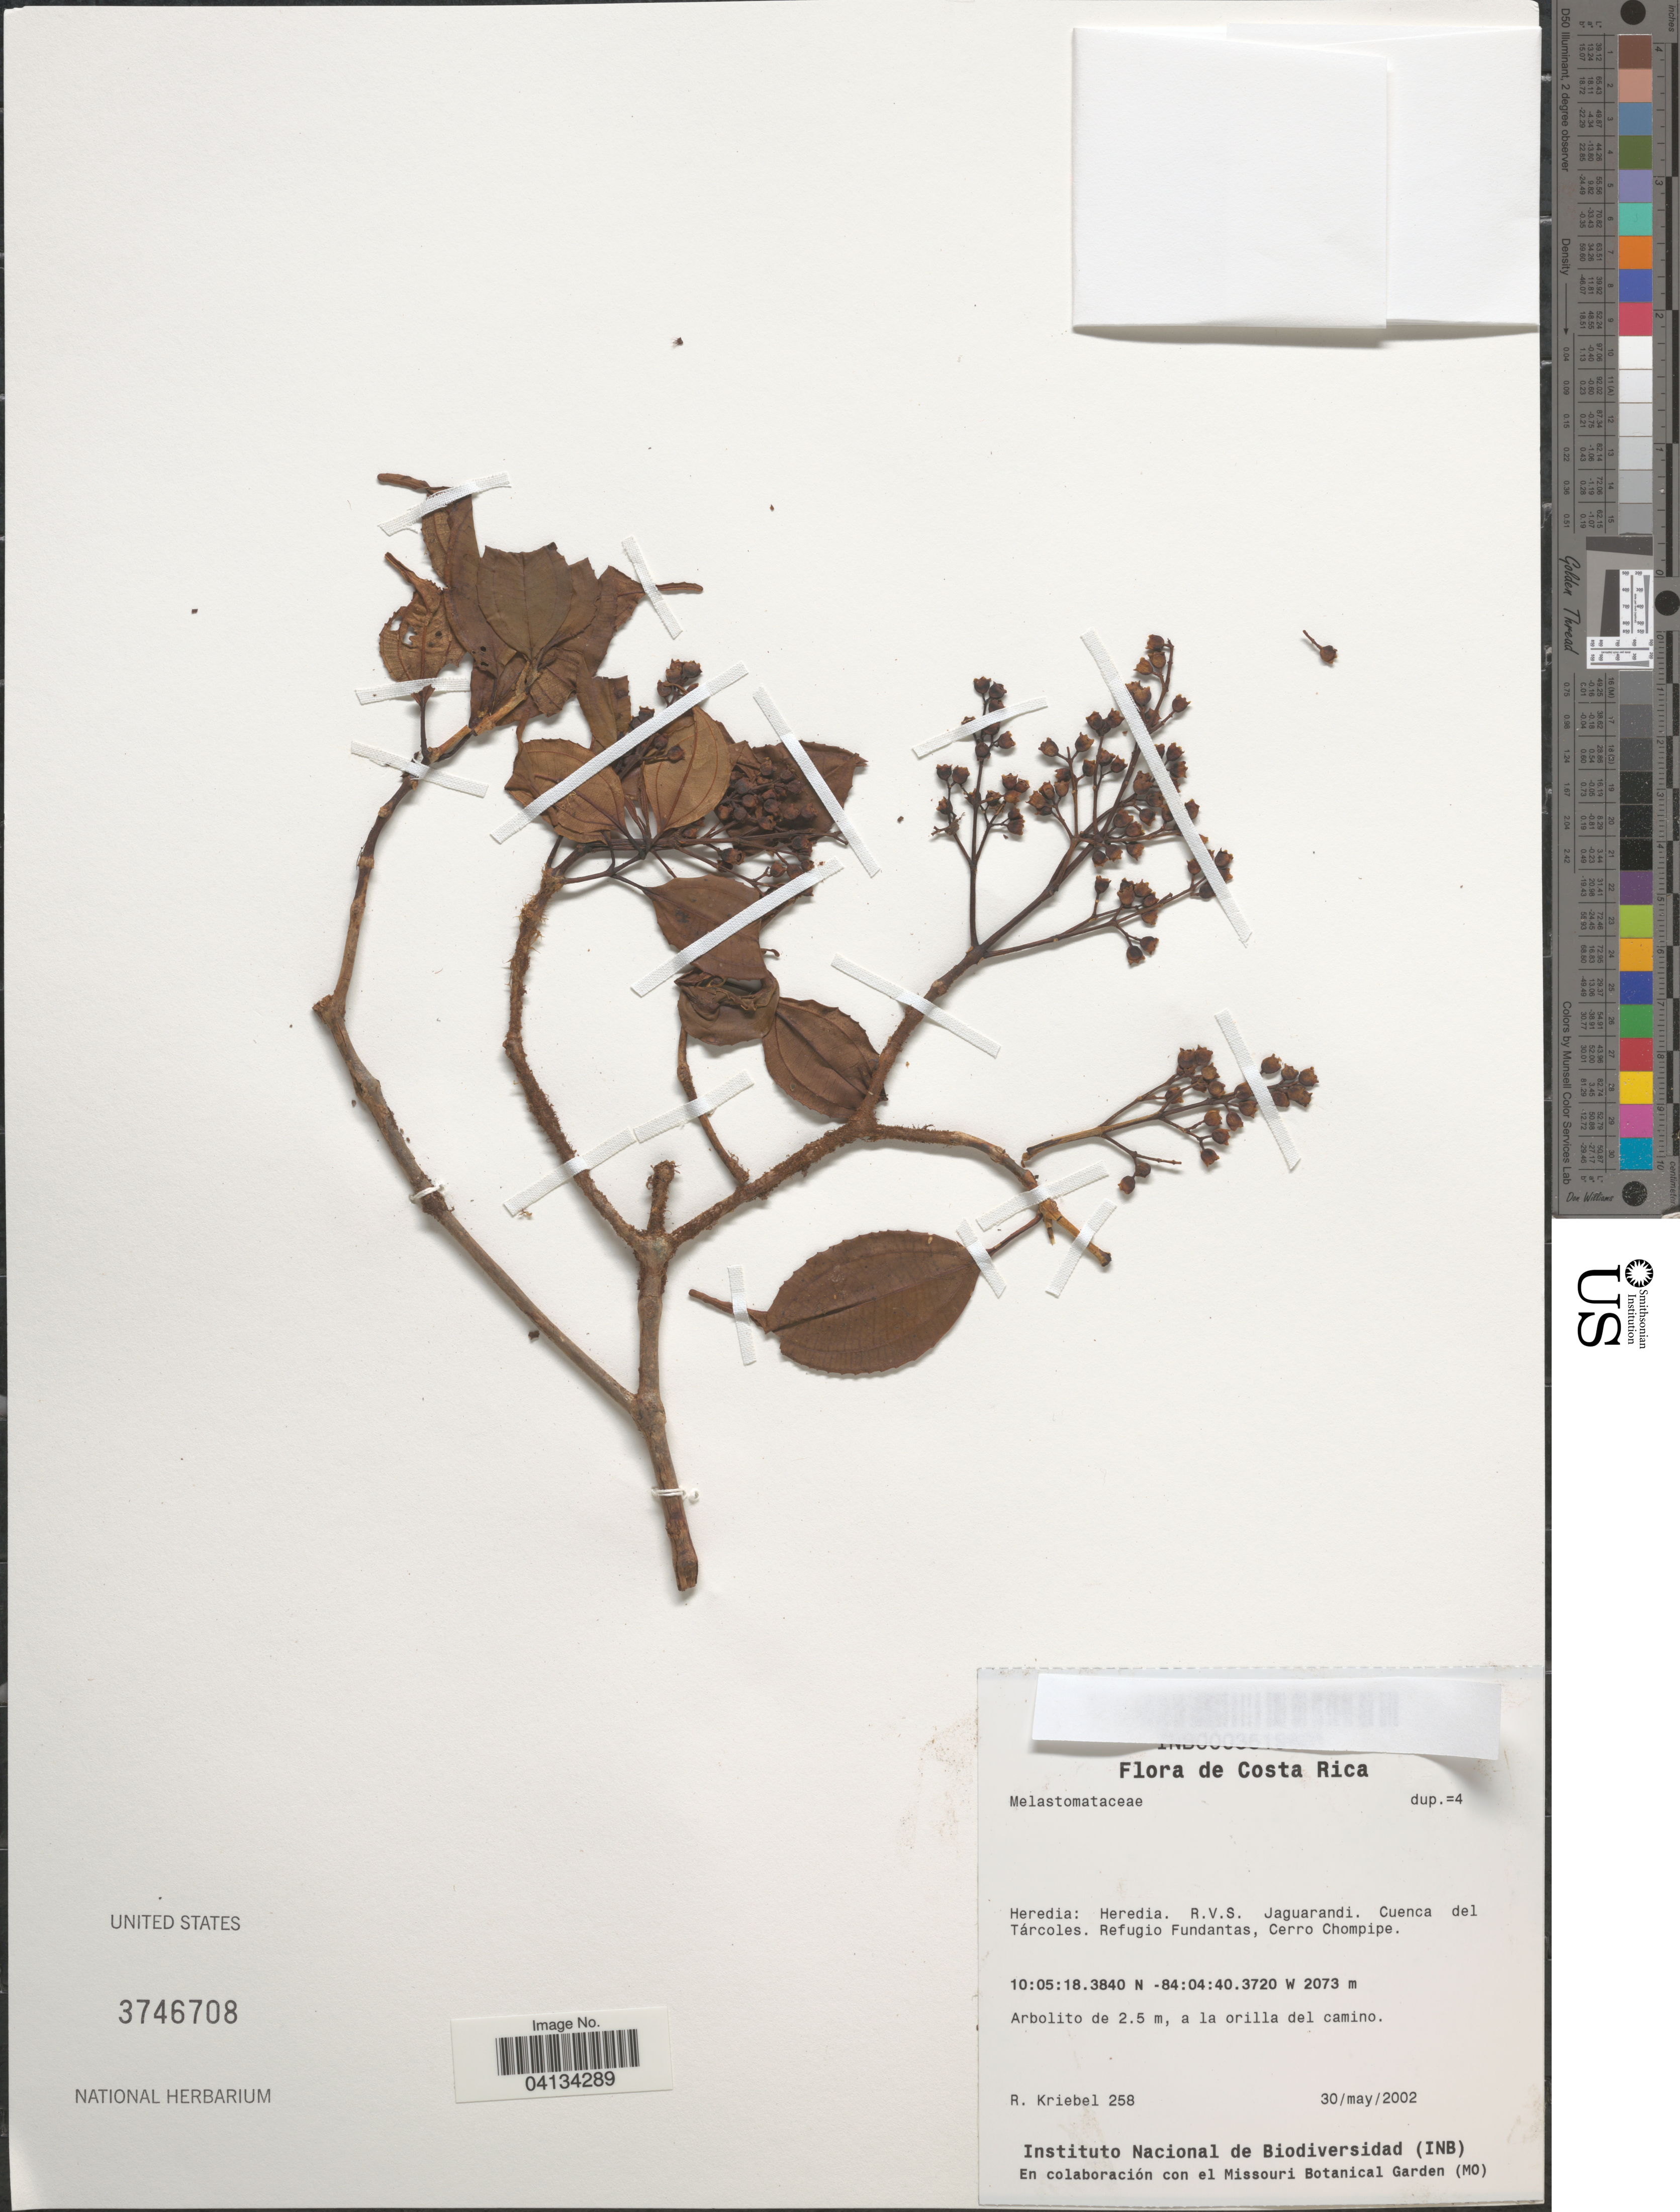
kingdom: Plantae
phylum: Tracheophyta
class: Magnoliopsida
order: Myrtales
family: Melastomataceae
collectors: R. Kriebel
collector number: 258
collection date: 2002-05-30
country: Costa Rica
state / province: Heredia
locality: Heredia. R.V.S. Jaguarandi. Cuenca del Tárcoles. Refugio Fundantas, Cerro Chompipe.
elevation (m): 2073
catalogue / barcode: US 3746708